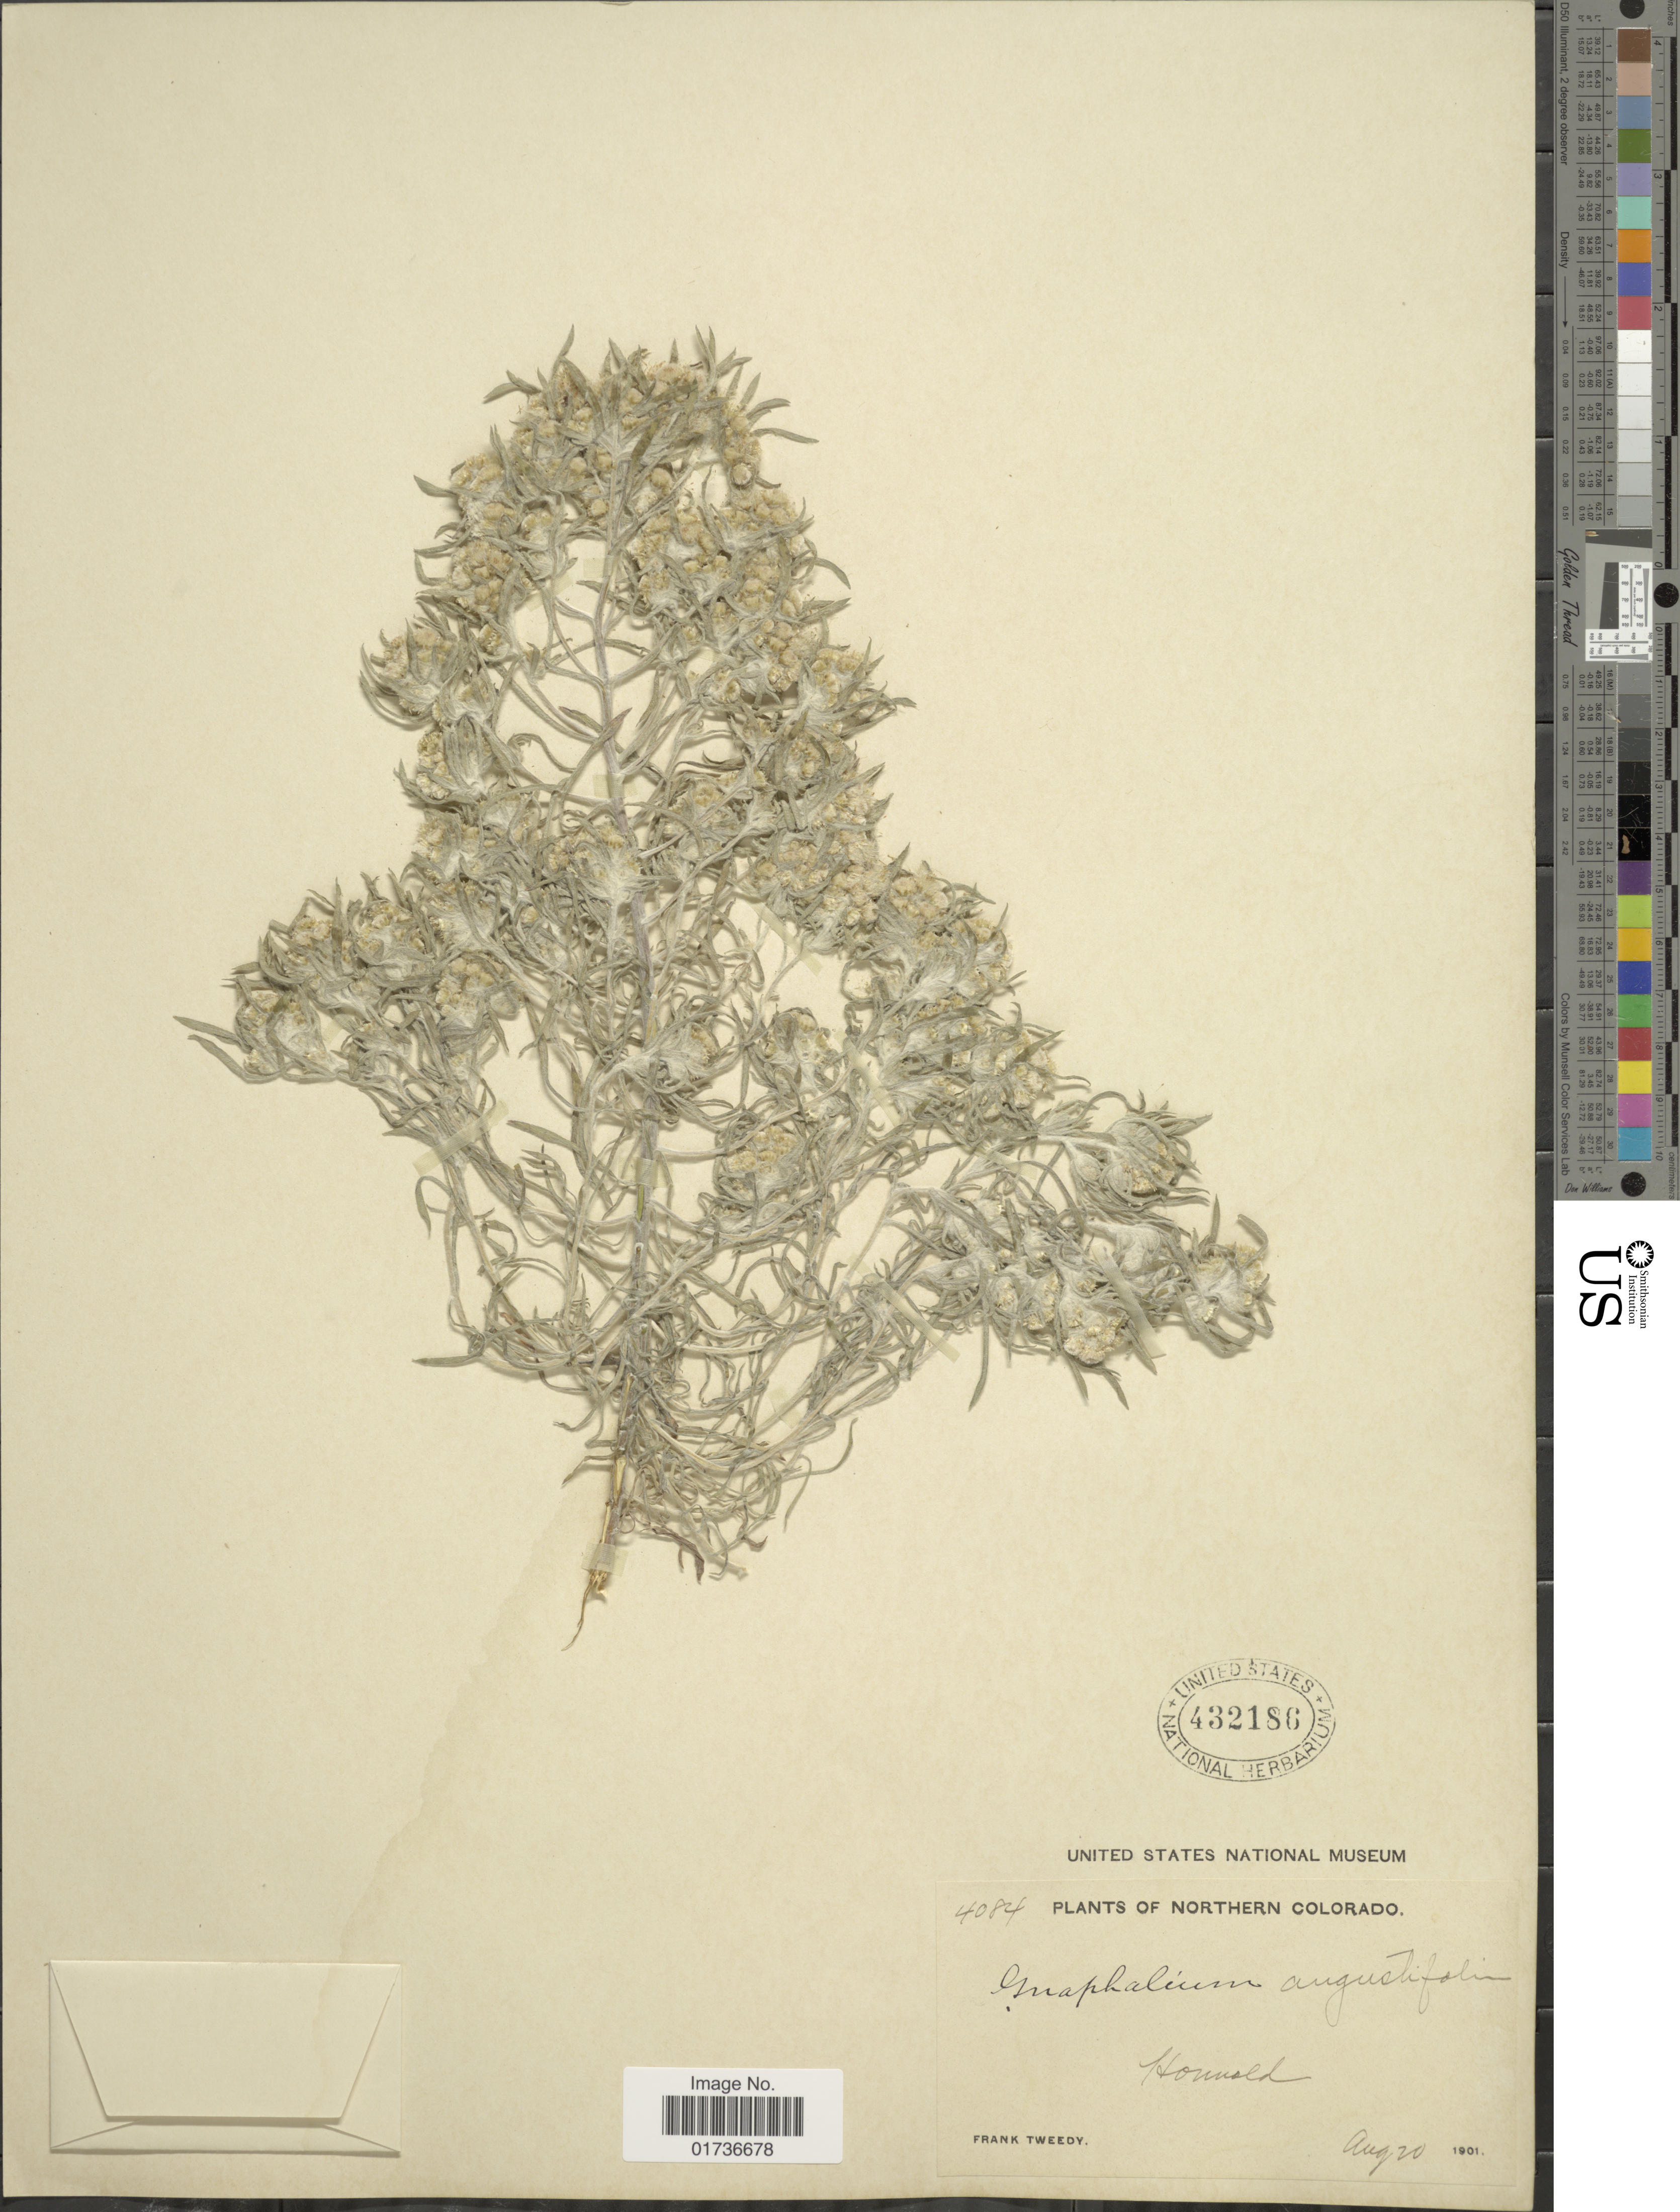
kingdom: Plantae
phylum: Tracheophyta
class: Magnoliopsida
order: Asterales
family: Asteraceae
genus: Gnaphalium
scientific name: Gnaphalium exilifolium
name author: A. Nelson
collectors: F. Tweedy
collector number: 4084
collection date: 1901-08-20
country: United States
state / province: Colorado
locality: Northern Colorado, Honnold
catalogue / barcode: US 432186